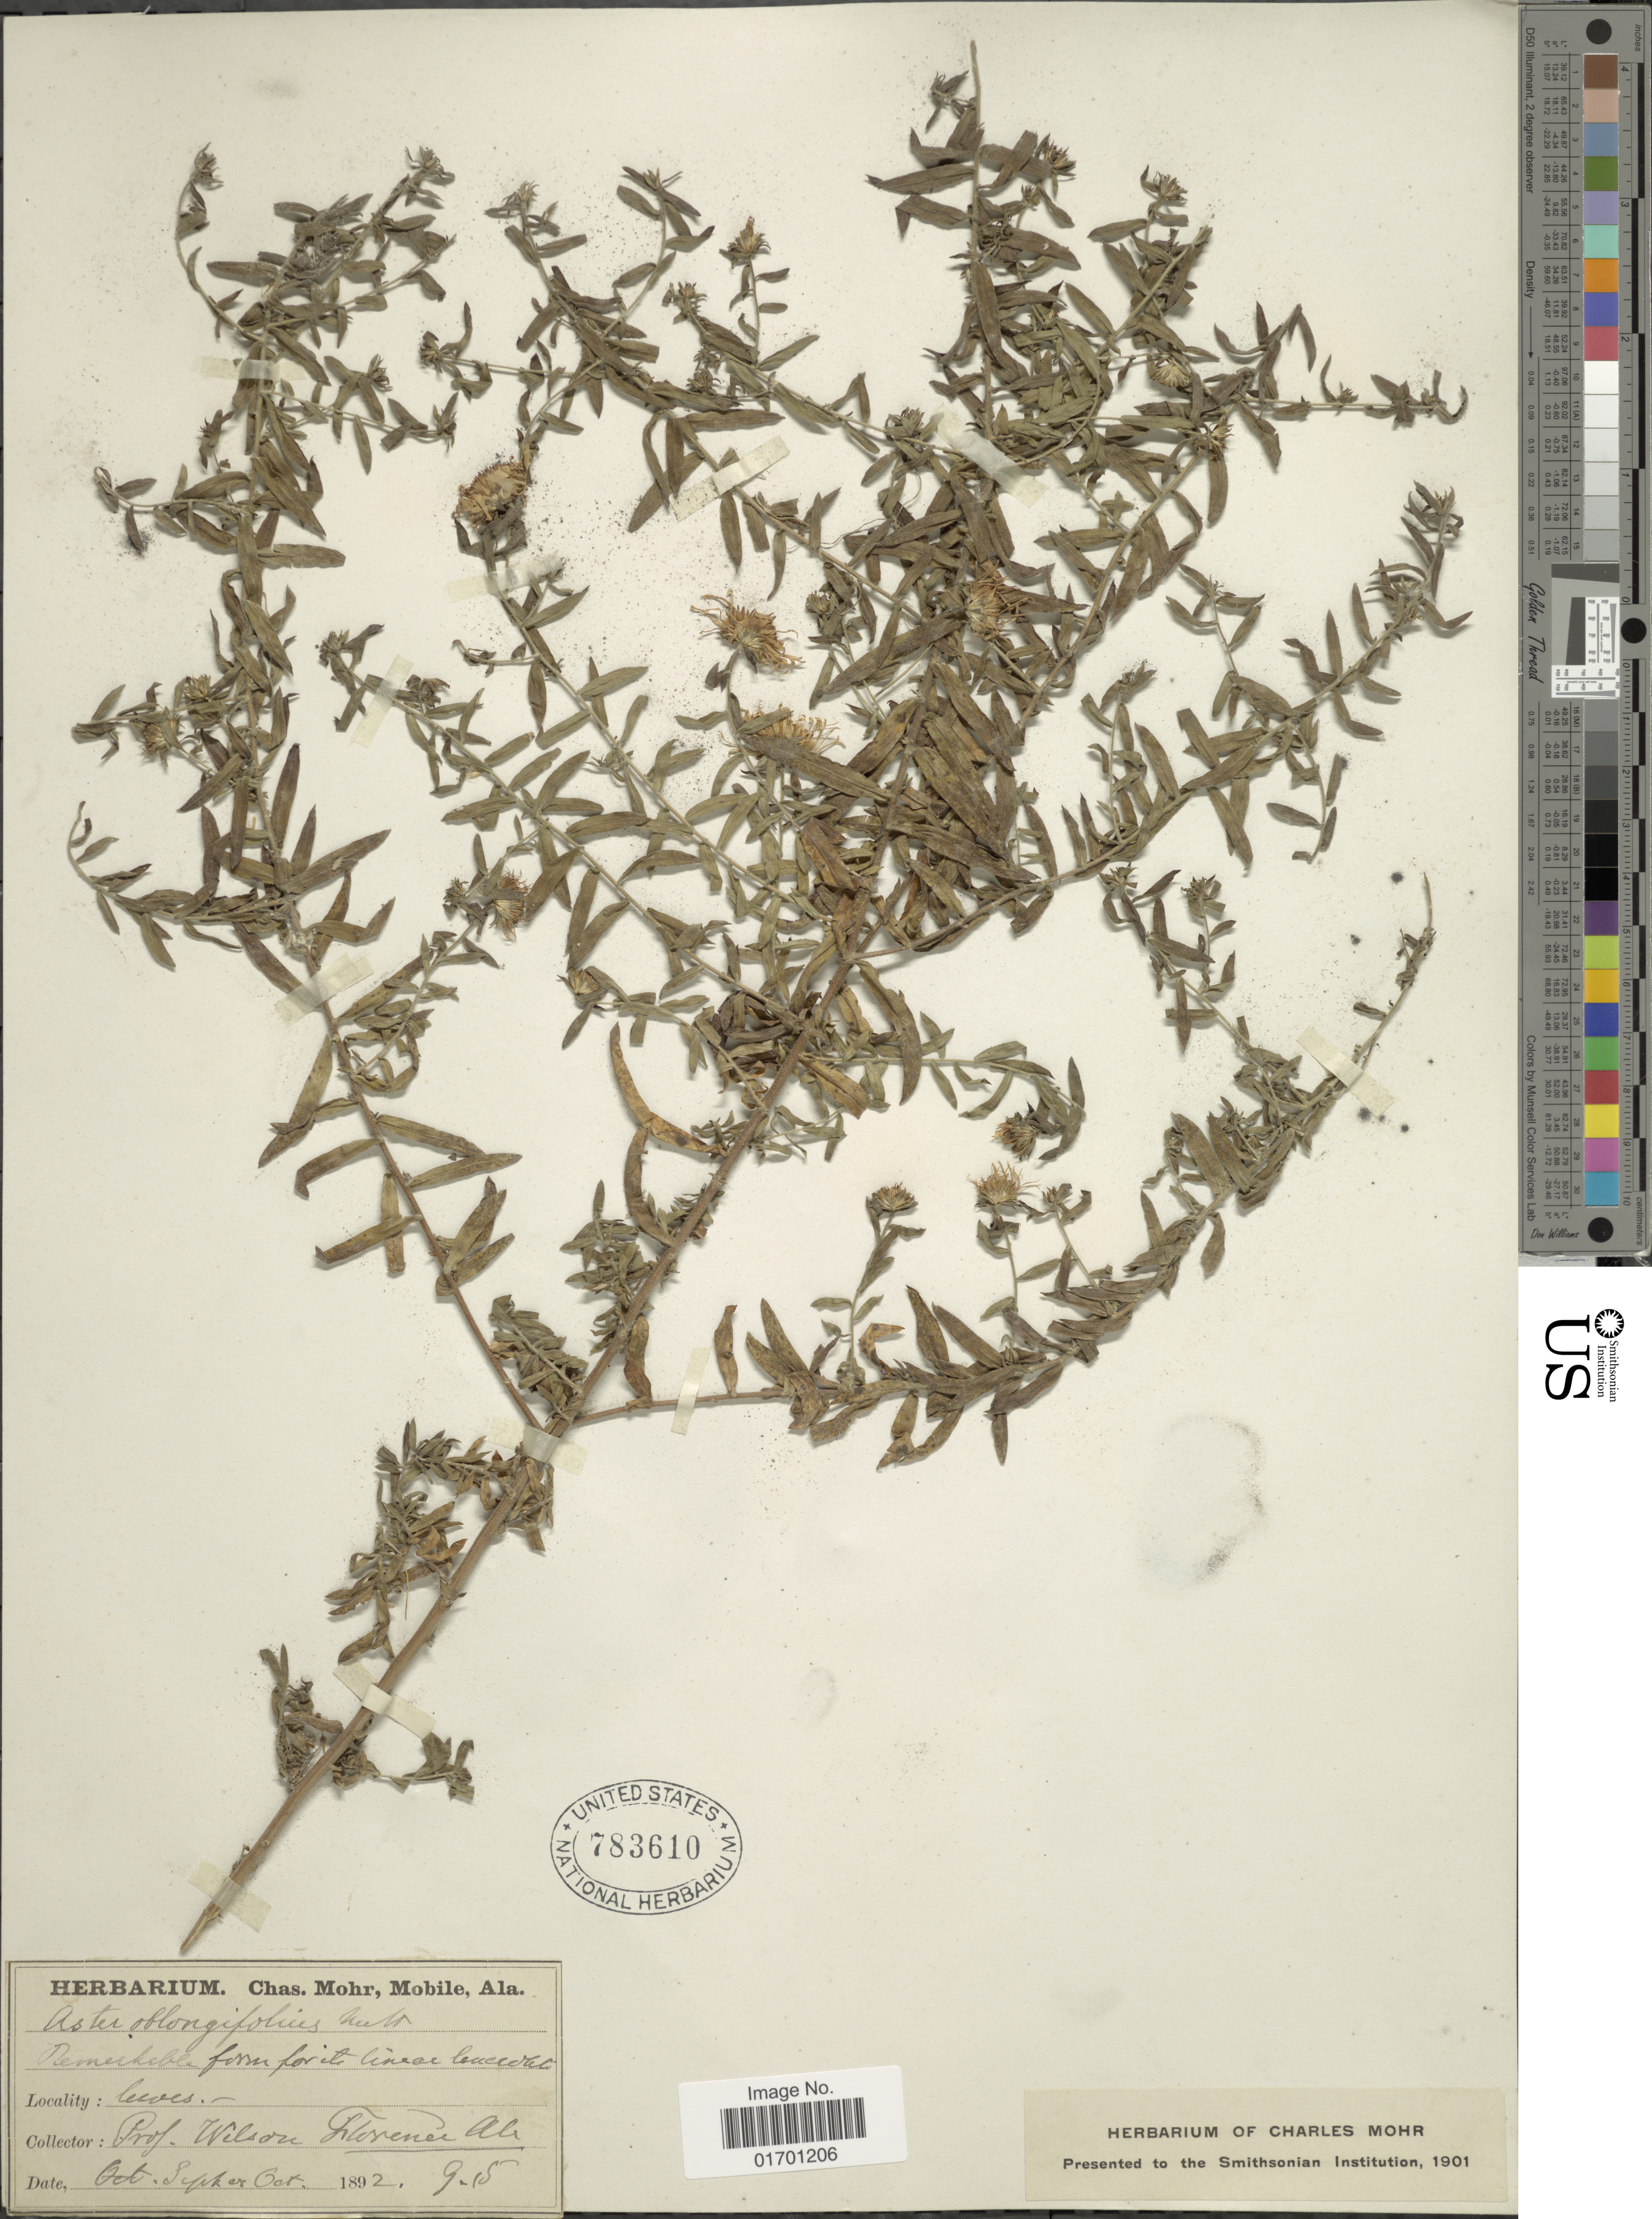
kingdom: Plantae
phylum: Tracheophyta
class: Magnoliopsida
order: Asterales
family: Asteraceae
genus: Symphyotrichum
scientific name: Symphyotrichum oblongifolium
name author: (Nutt.) G.L. Nesom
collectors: -- Wilson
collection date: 1892-09-15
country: United States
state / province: Alabama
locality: Florence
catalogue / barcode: US 783610